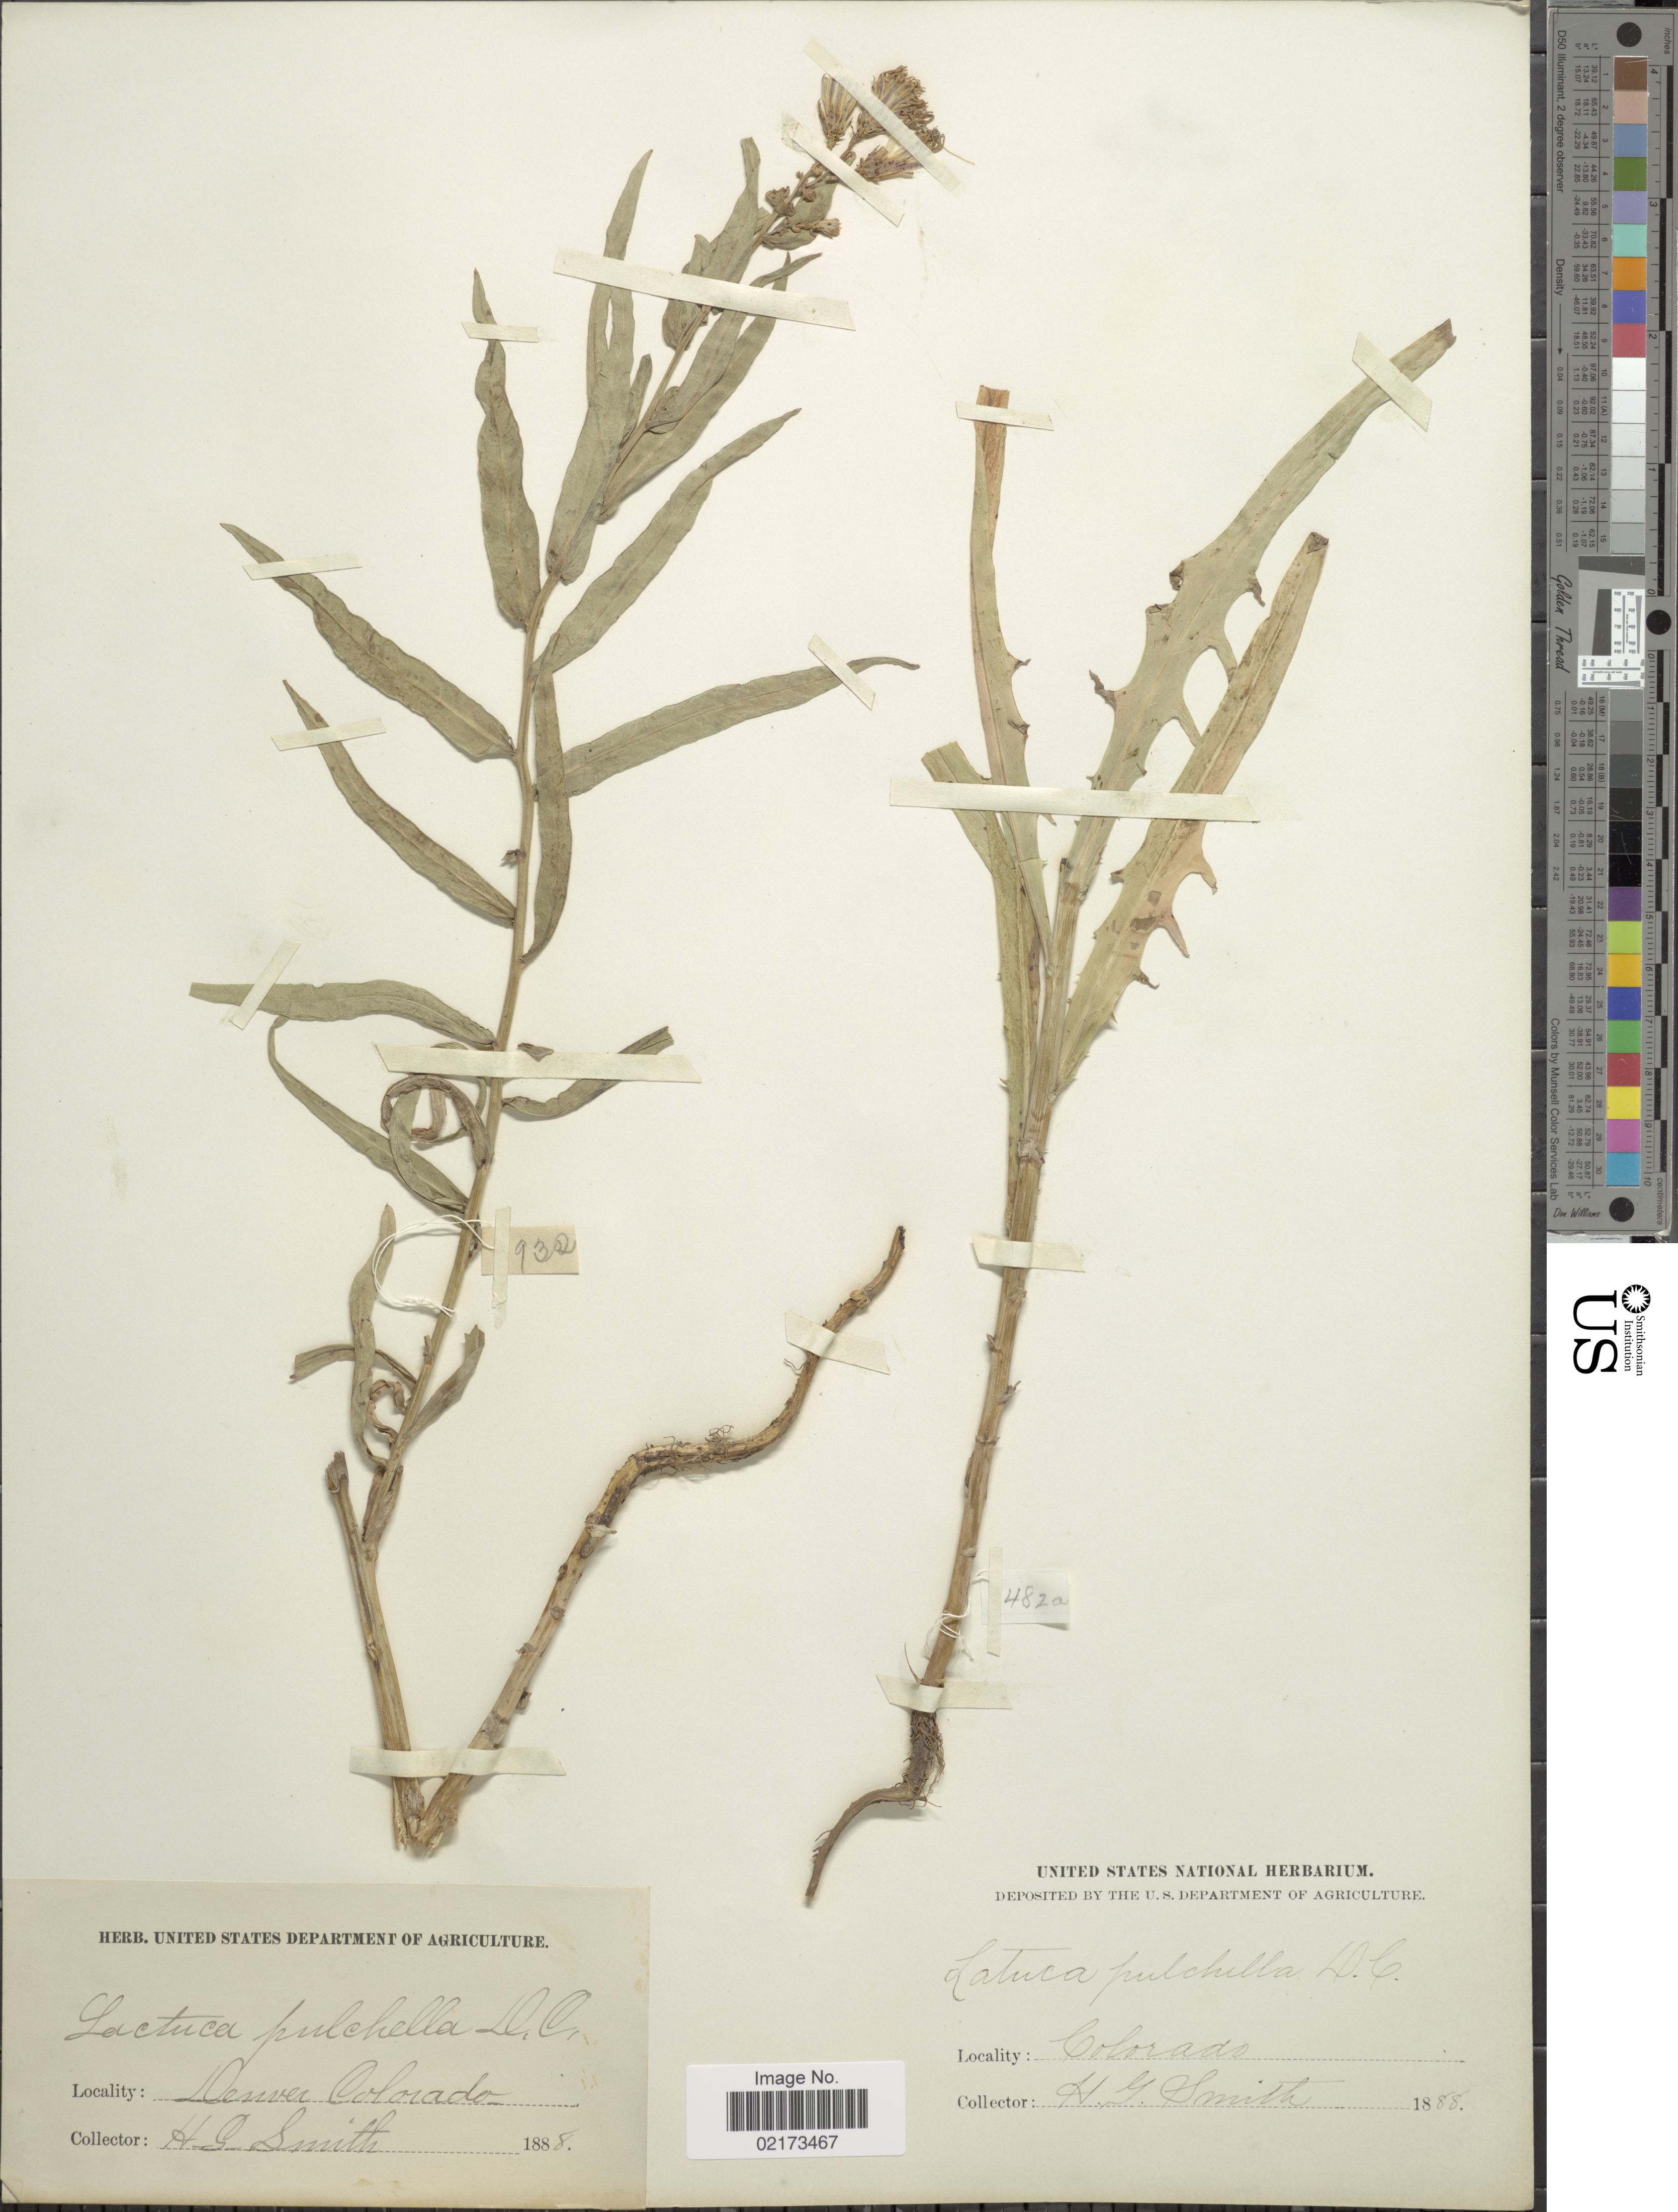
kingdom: Plantae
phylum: Tracheophyta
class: Magnoliopsida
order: Asterales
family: Asteraceae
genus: Lactuca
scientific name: Lactuca tatarica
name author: (L.) C.A. Mey.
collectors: H. Smith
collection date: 1888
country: United States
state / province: Colorado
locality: Denver